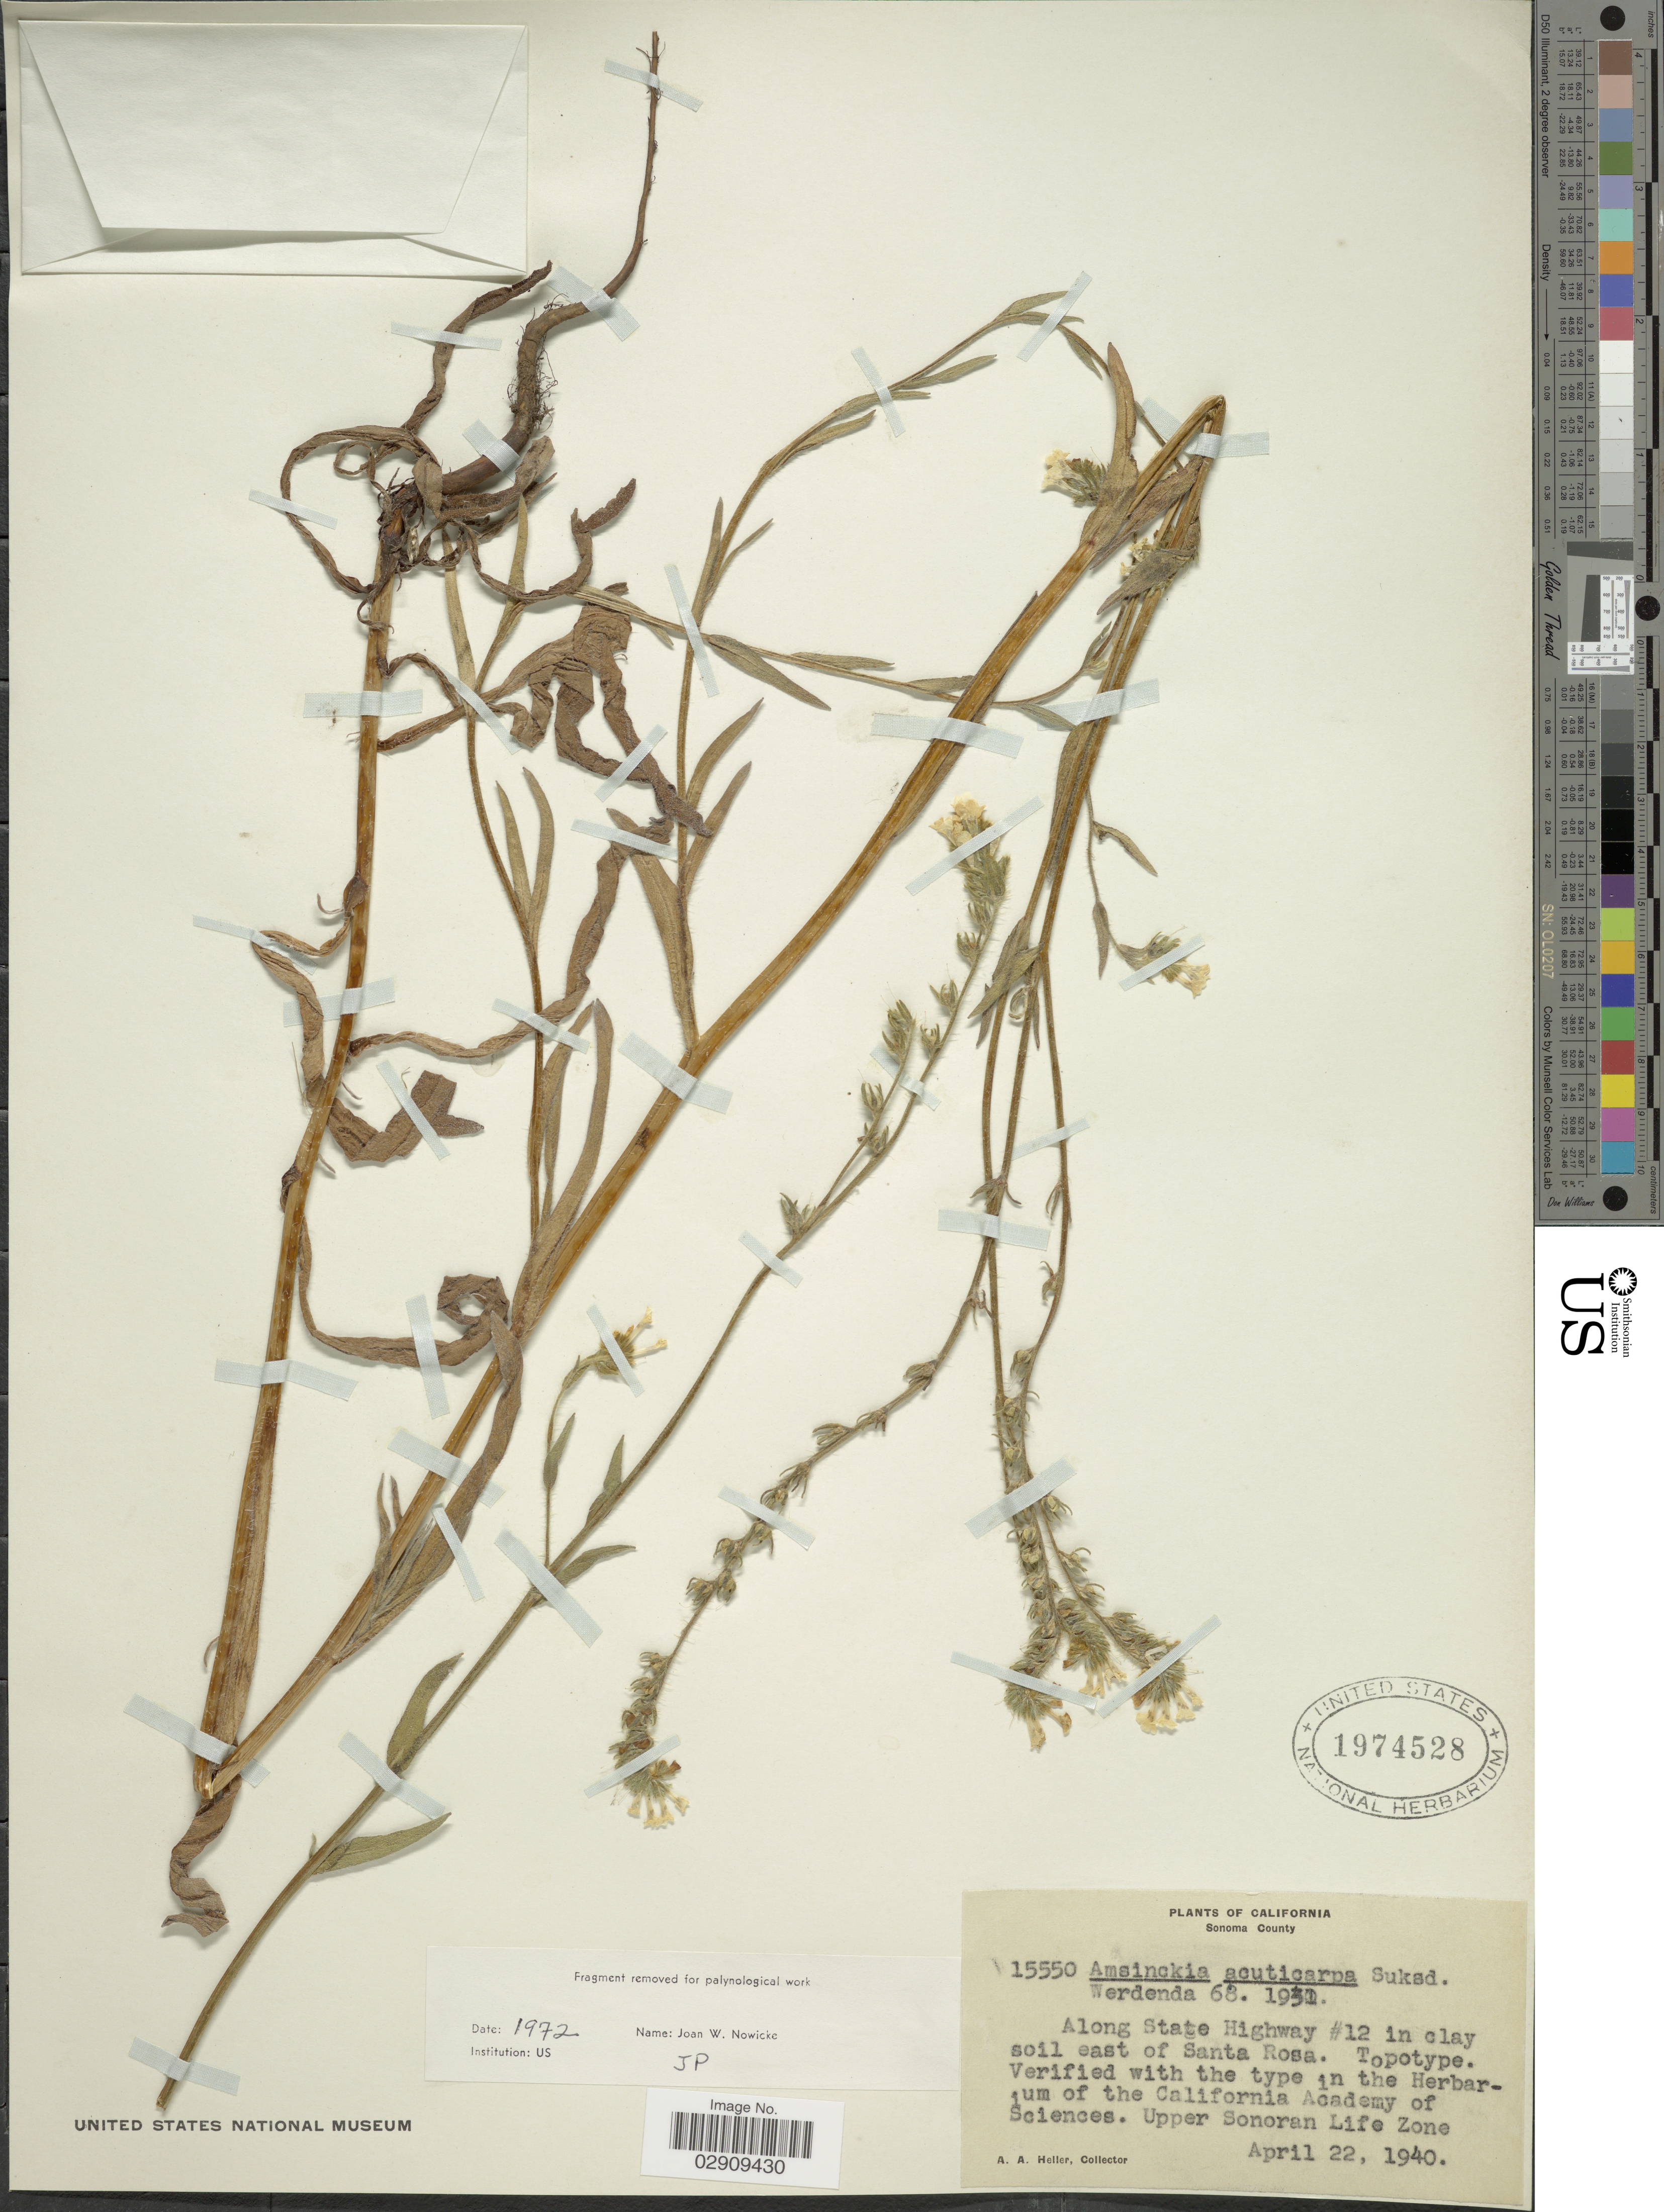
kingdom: Plantae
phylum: Tracheophyta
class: Magnoliopsida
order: Boraginales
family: Boraginaceae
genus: Amsinckia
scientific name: Amsinckia menziesii var. intermedia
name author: (Fisch. & C.A. Mey.) Ganders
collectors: A. A. Heller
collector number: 15550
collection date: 1940-04-22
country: United States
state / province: California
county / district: Sonoma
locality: Sonoma County. Along State Highway #12 in clay soil east of Santa Rosa. In the Herbarium of the California Academy of Sciences. Upper Sonoran Life Zone.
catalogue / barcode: US 1974528